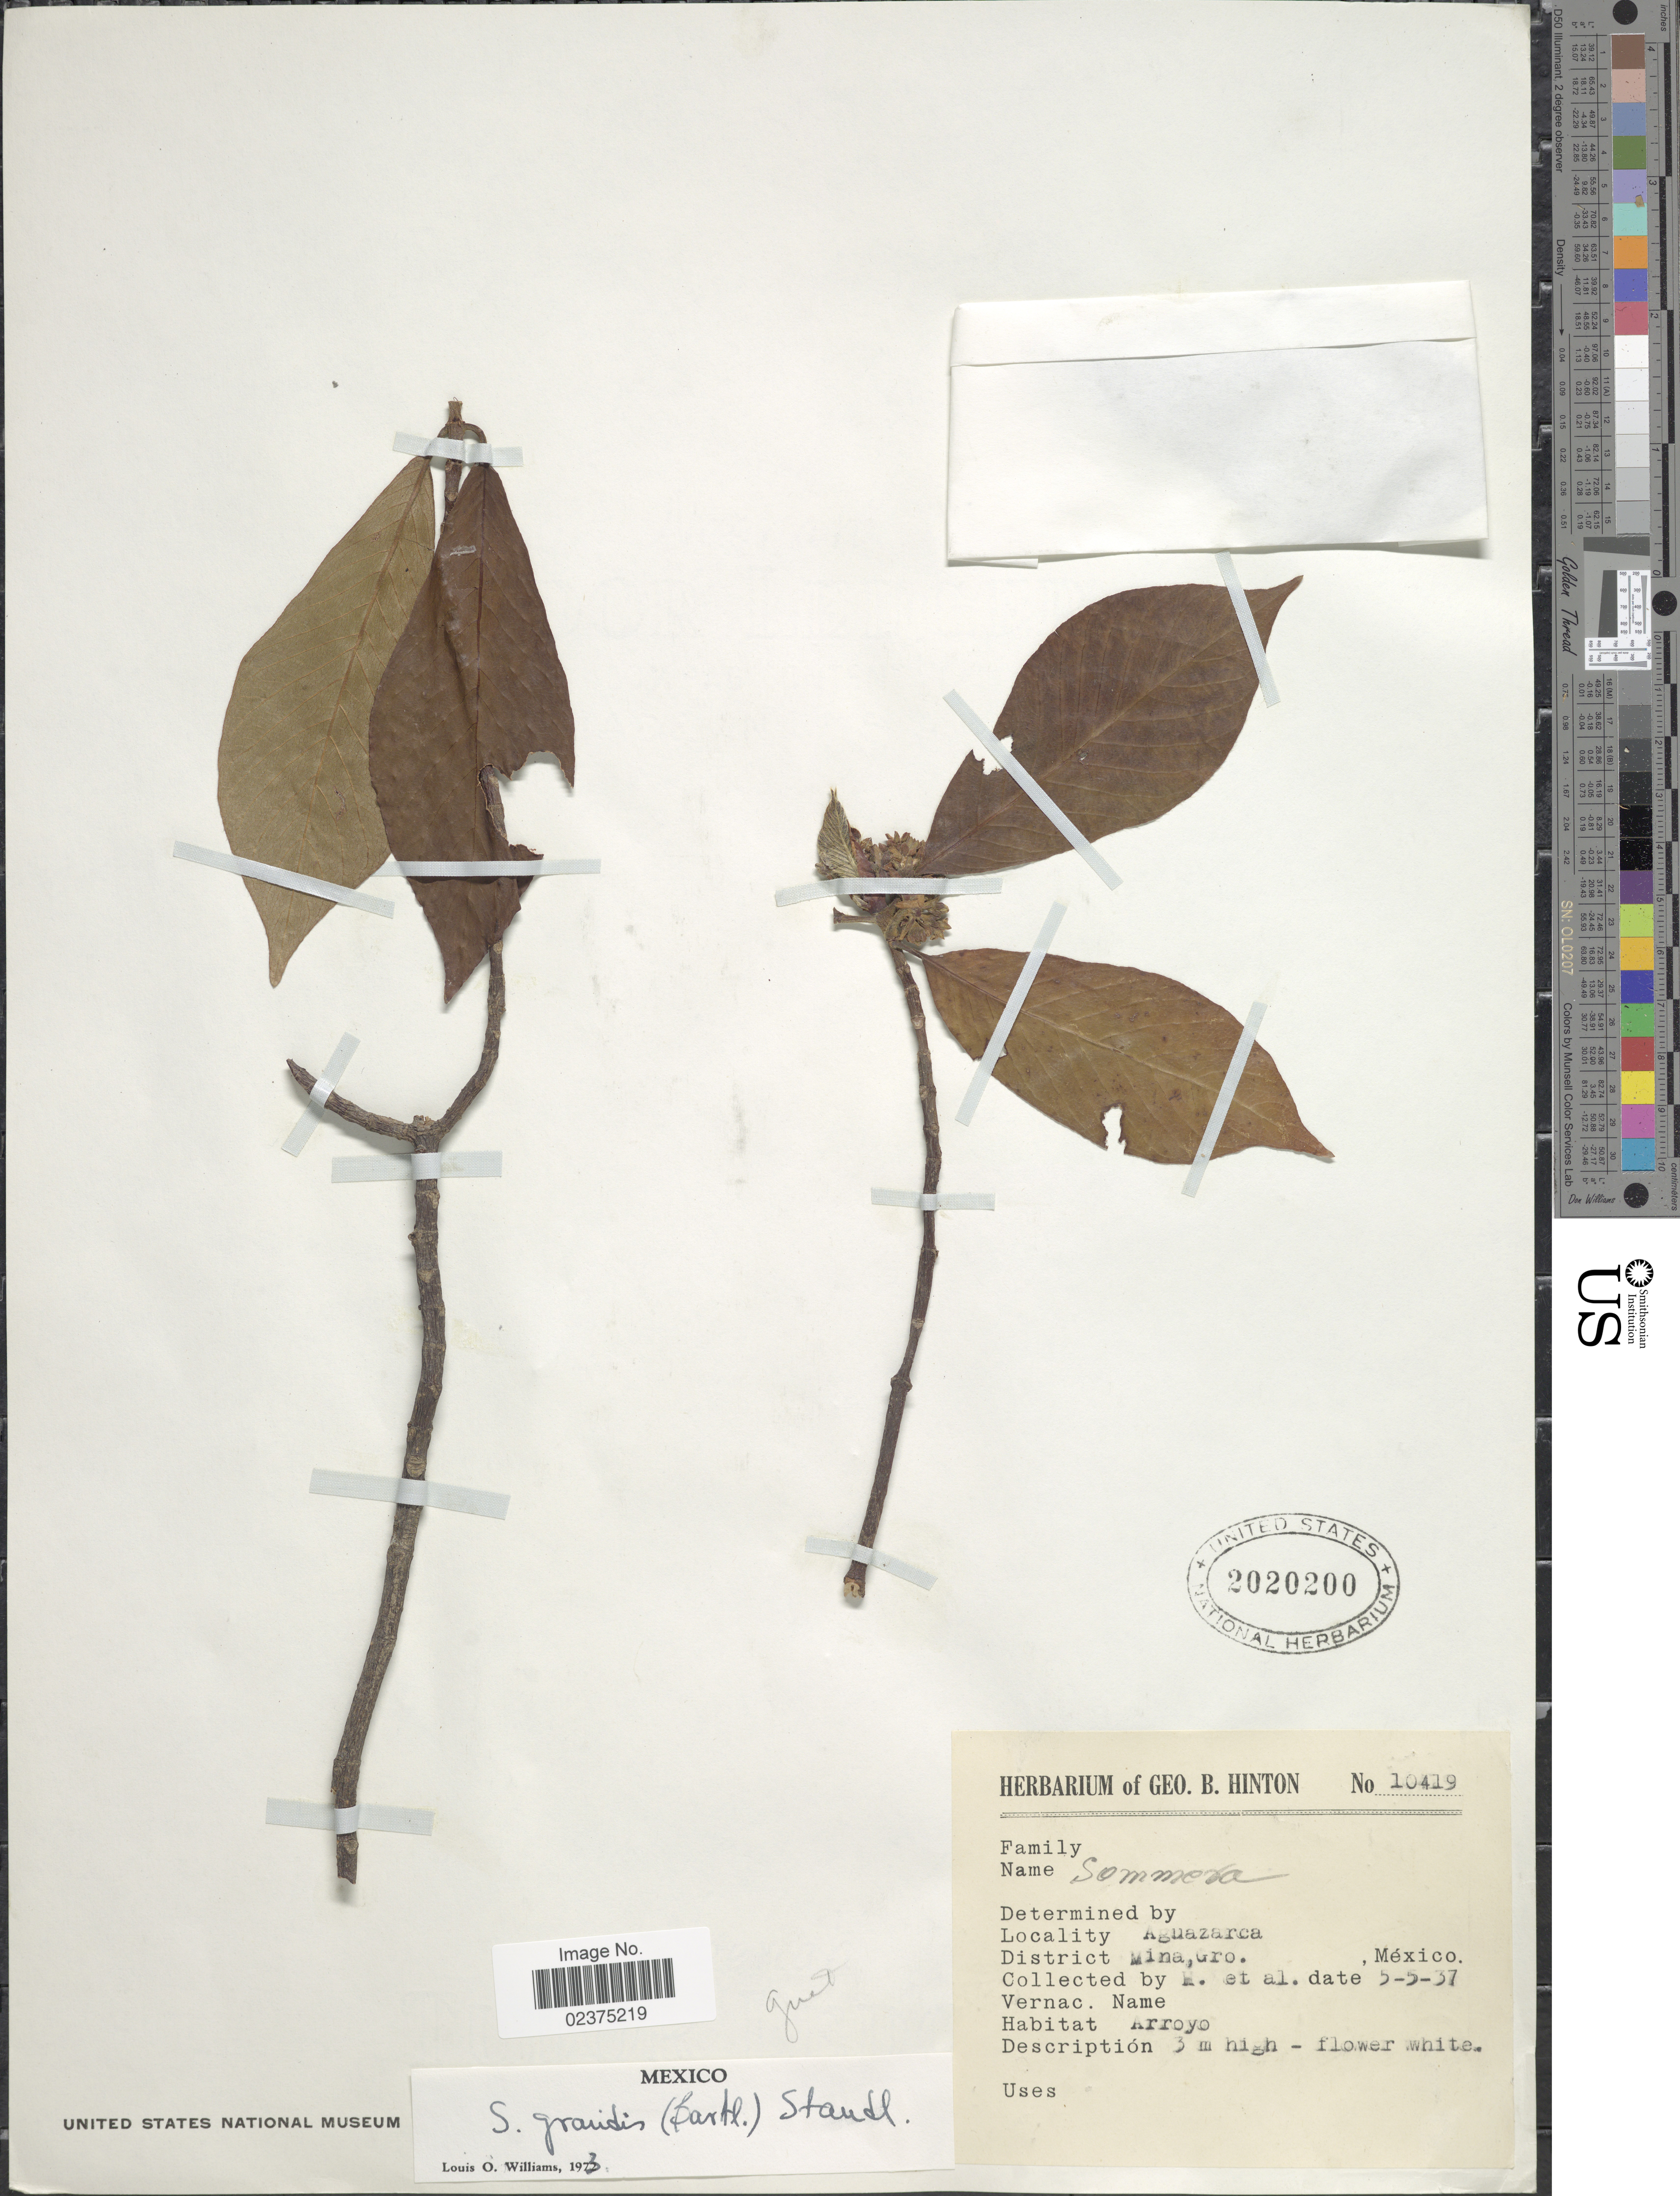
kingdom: Plantae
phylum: Tracheophyta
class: Magnoliopsida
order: Gentianales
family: Rubiaceae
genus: Sommera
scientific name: Sommera grandis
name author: (Bartl. ex DC.) Standl.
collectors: G. B. Hinton & et al.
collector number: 10419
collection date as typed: Transcribed d/m/y: 5/5/37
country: Mexico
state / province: Guerrero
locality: Aguazarca, District Mina, Arroyo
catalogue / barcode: US 2020200